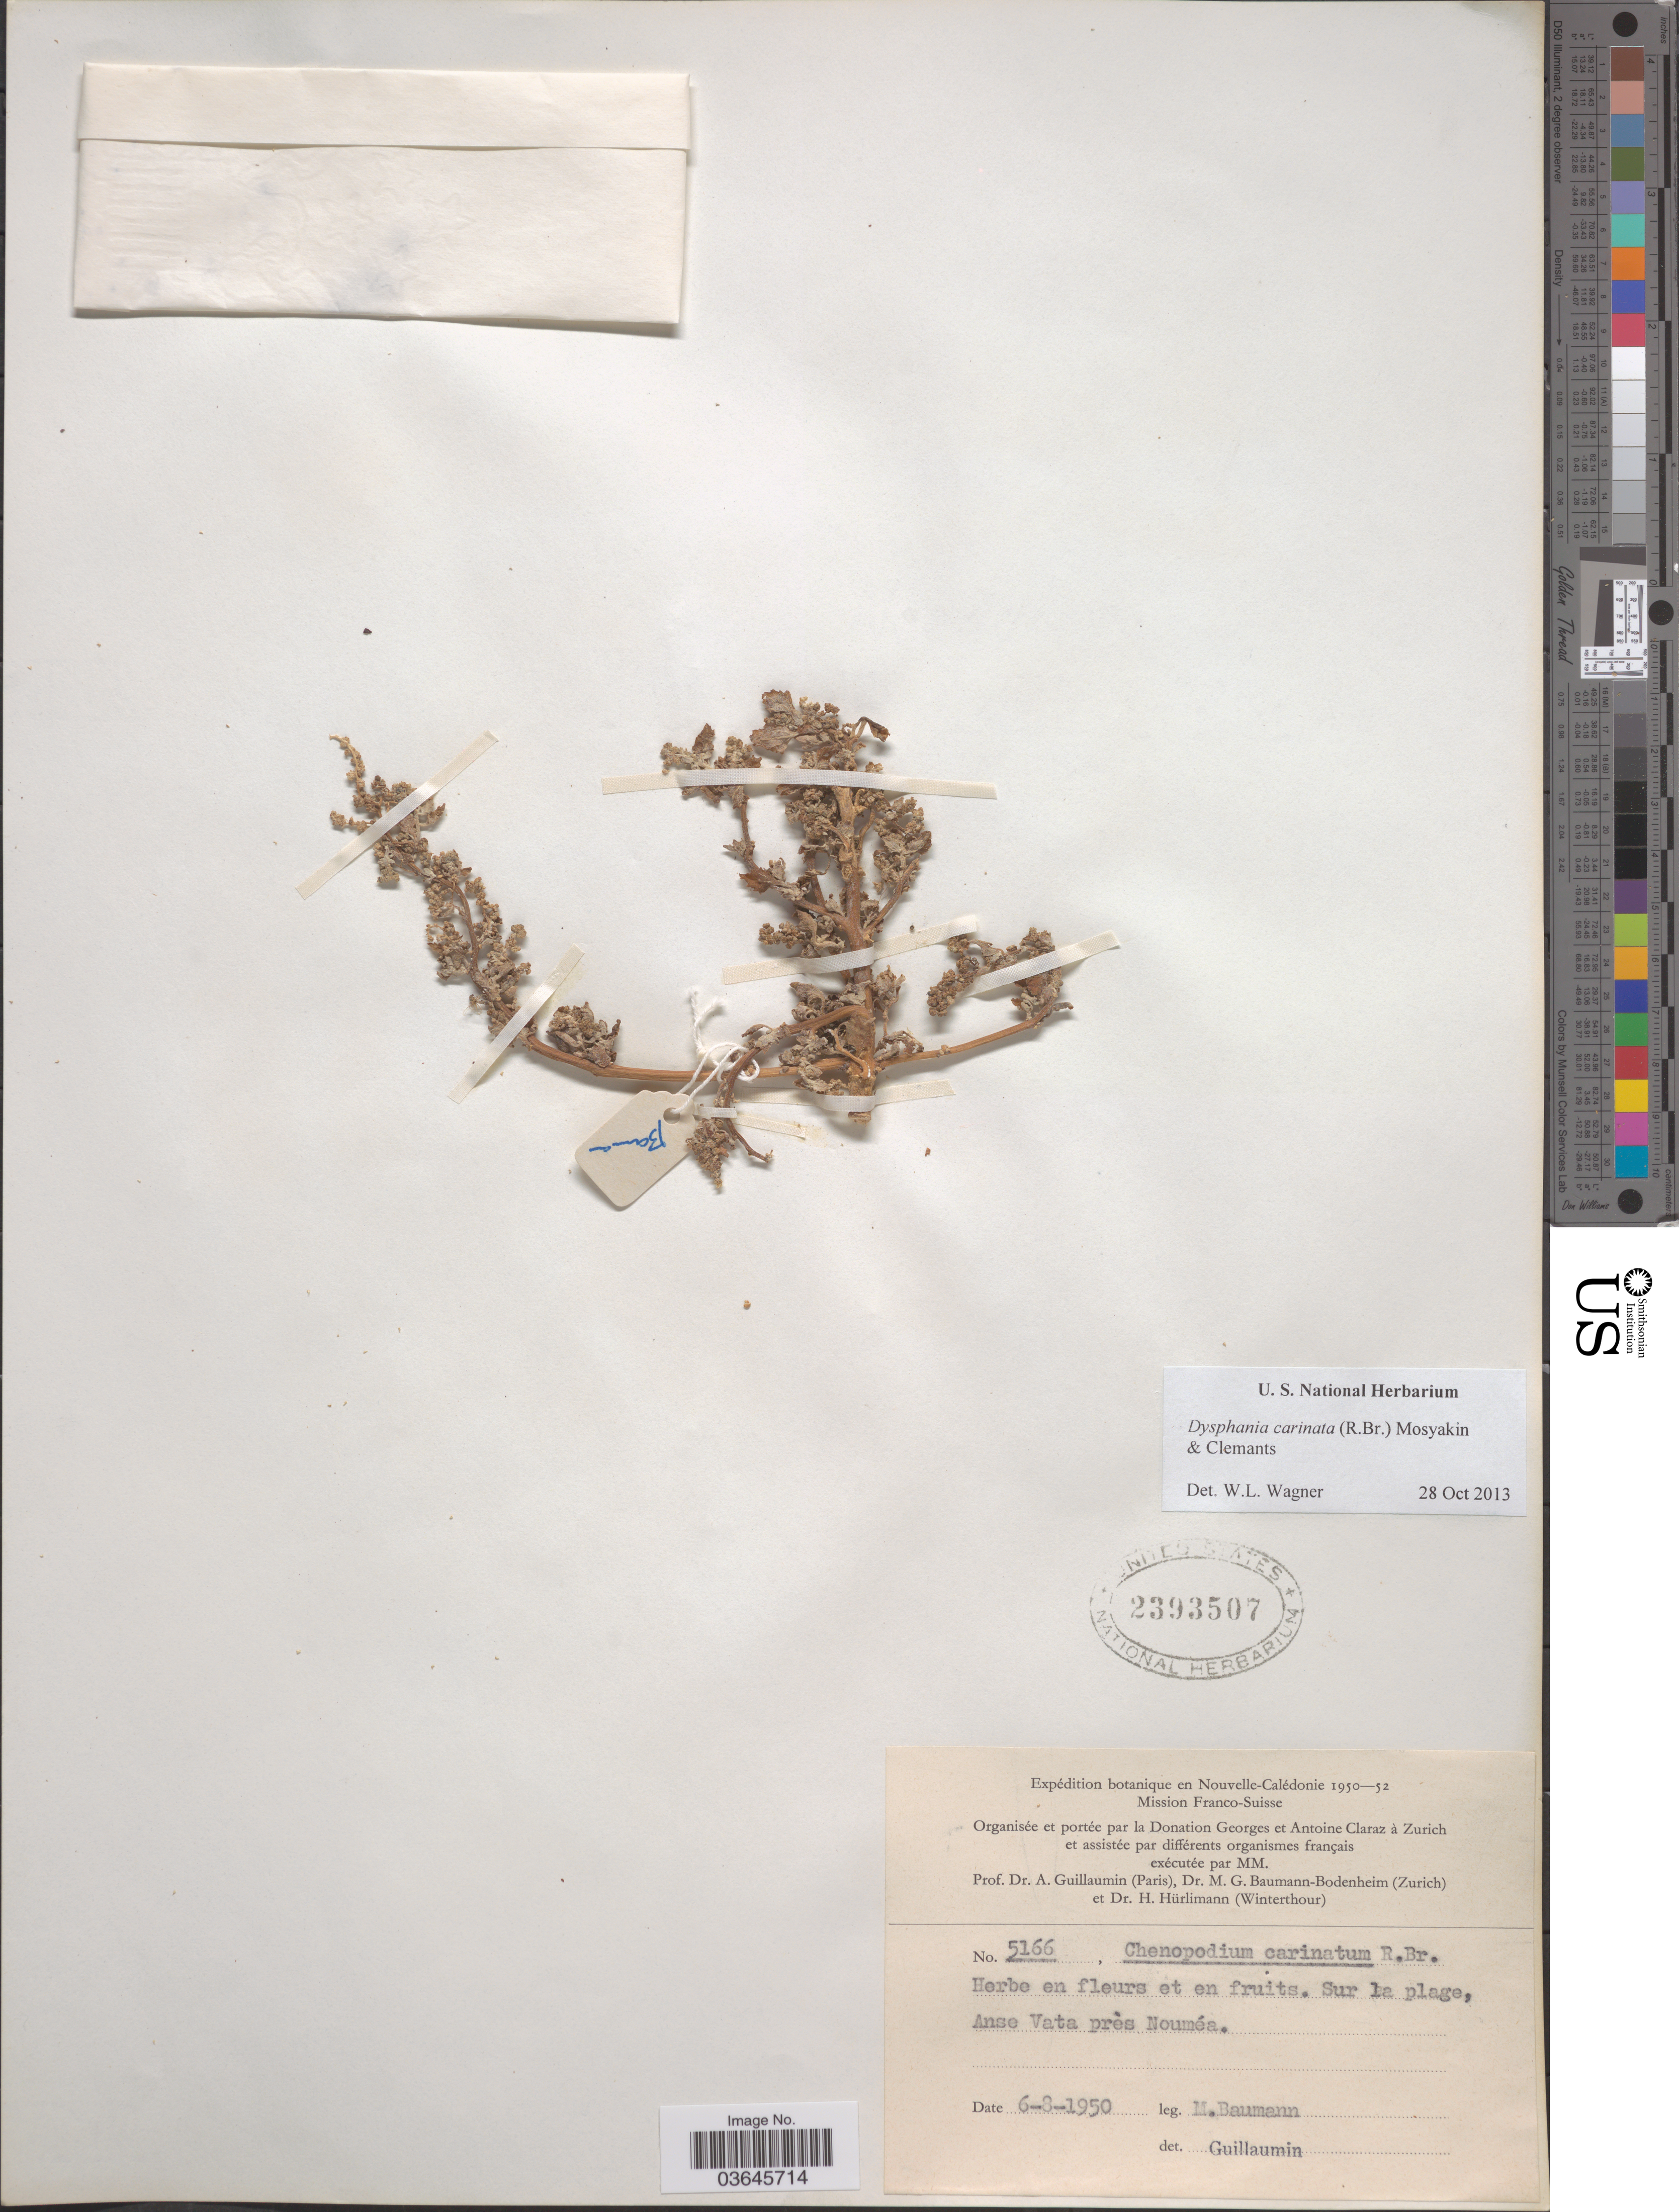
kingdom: Plantae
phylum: Tracheophyta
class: Magnoliopsida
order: Caryophyllales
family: Amaranthaceae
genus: Dysphania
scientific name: Dysphania carinata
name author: (R. Br.) Mosyakin & Clemants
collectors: M. G. Baumann-Bodenheim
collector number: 5166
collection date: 1950-08-06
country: New Caledonia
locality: Nouvelle-Calédonie. Sur la plage, Anse Vata près Nouméa.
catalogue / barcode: US 2393507